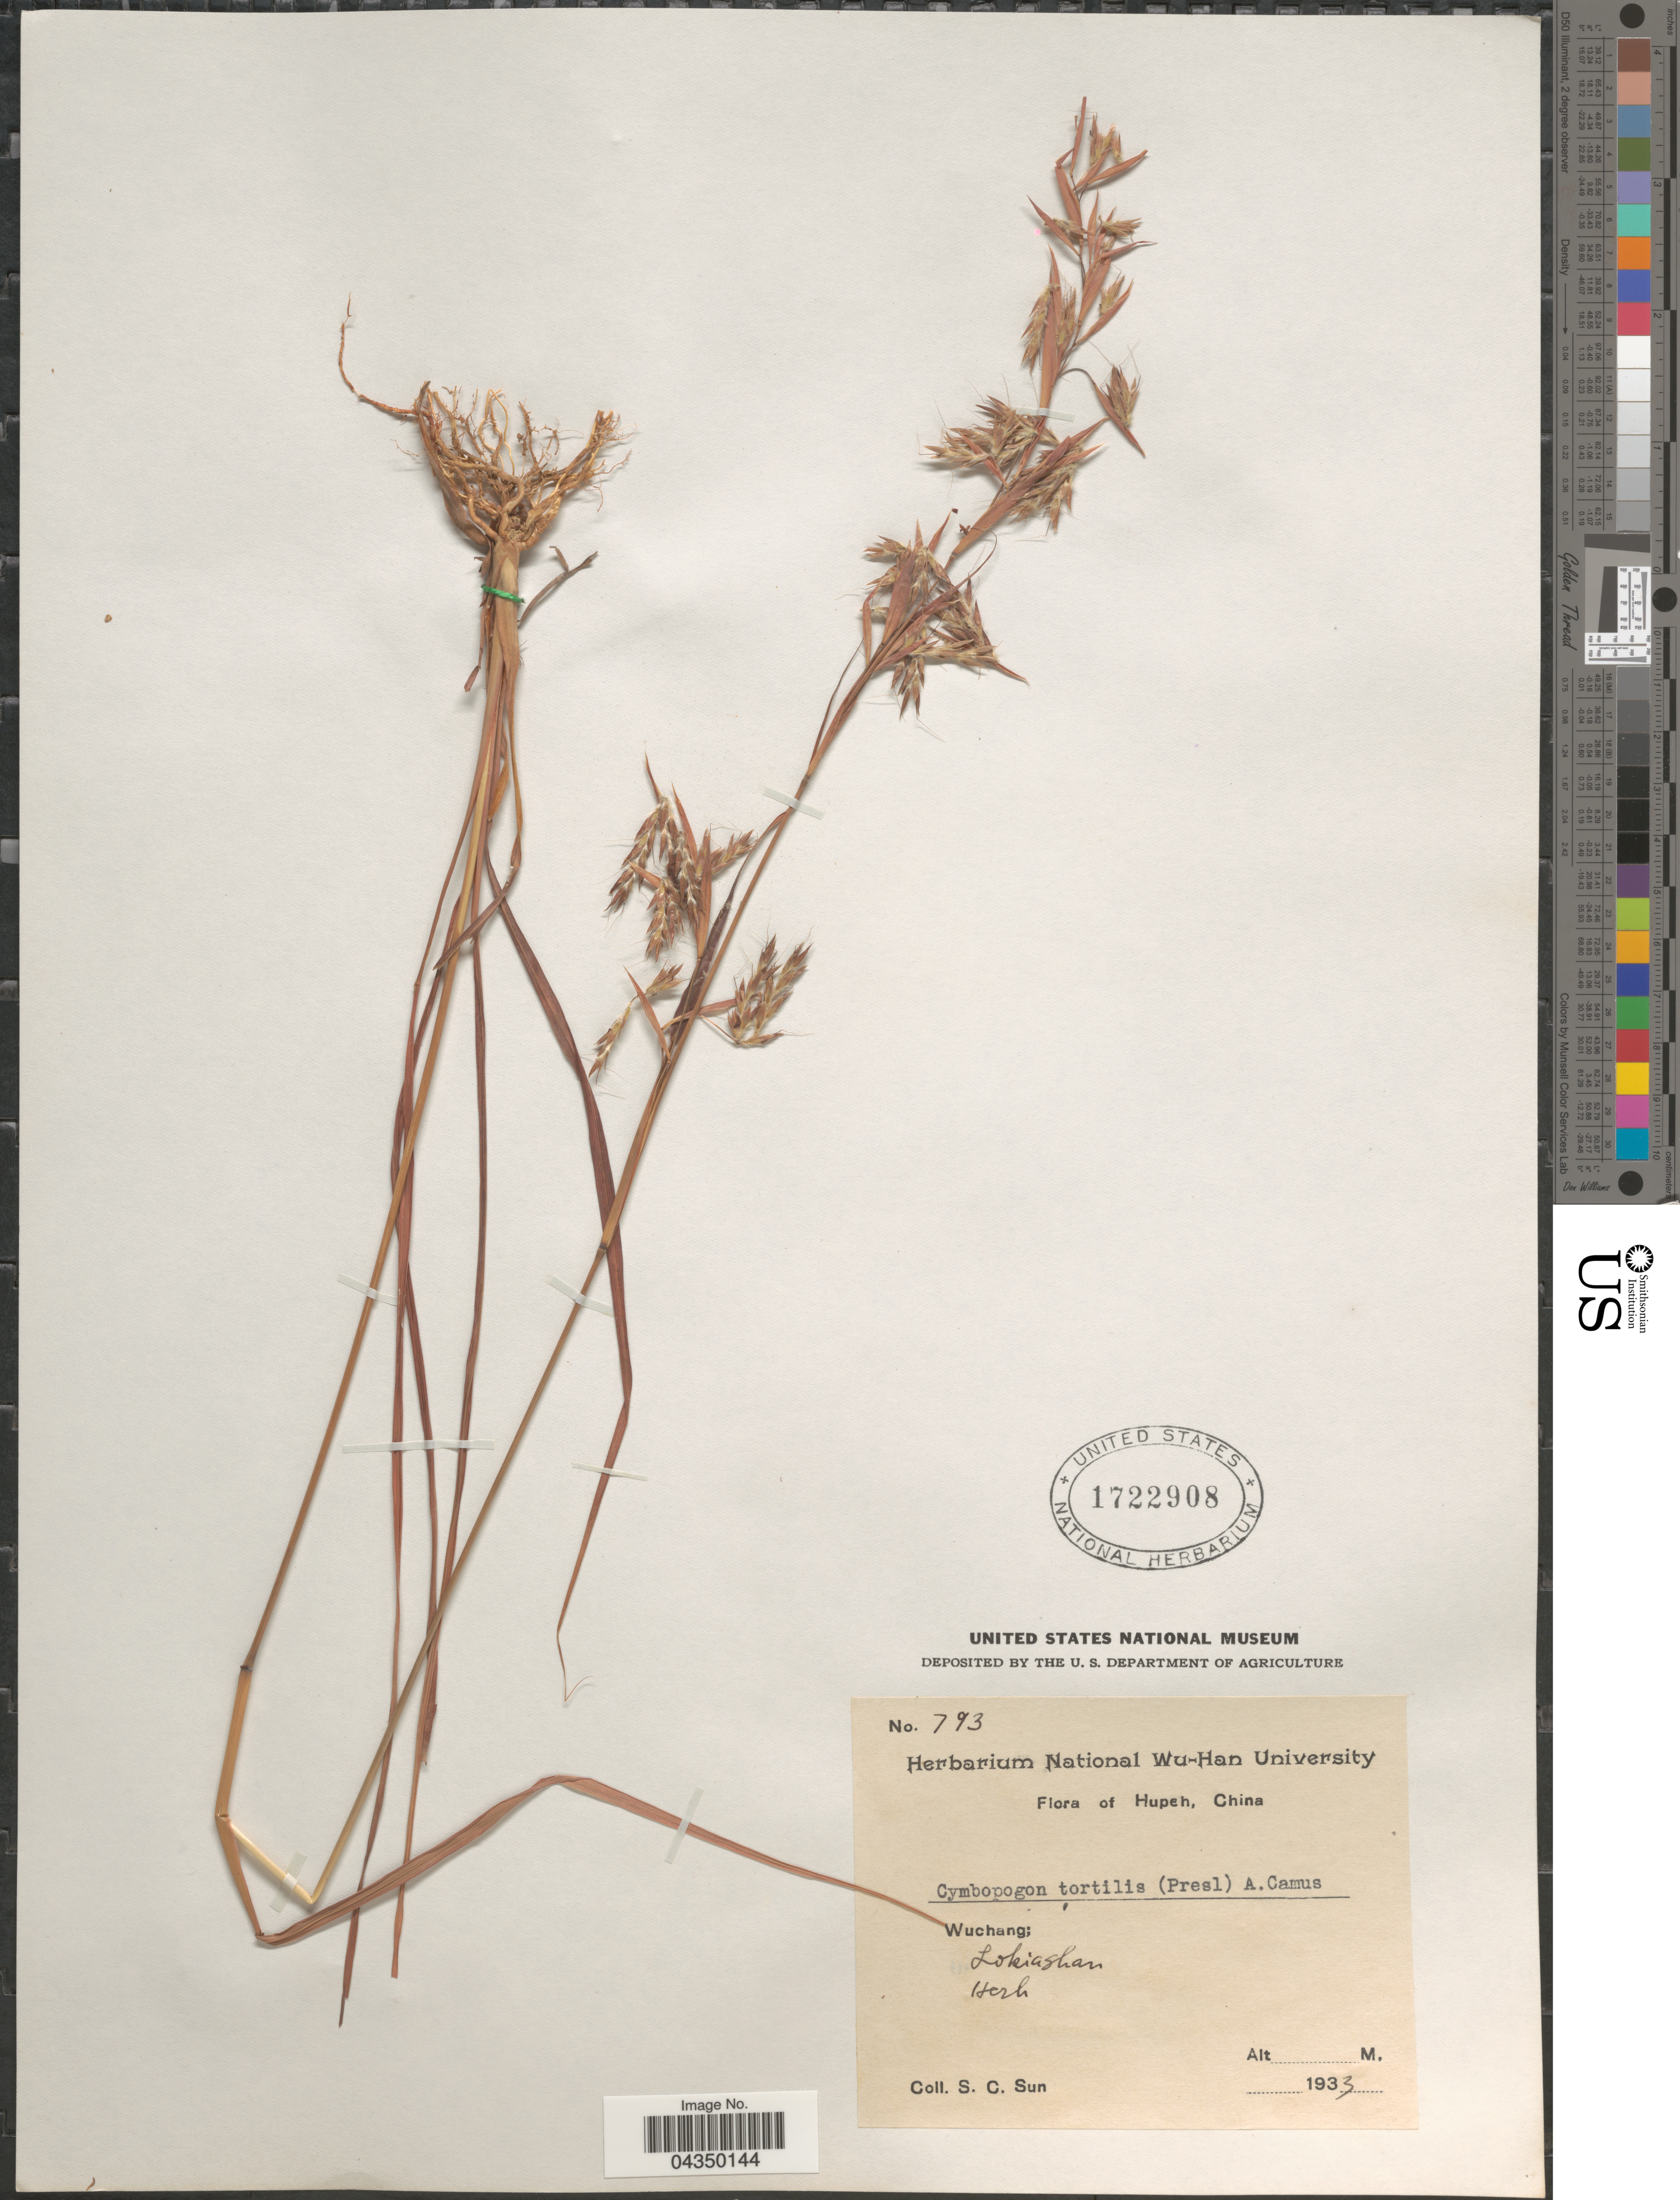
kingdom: Plantae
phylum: Tracheophyta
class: Liliopsida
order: Poales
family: Poaceae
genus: Cymbopogon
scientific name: Cymbopogon tortilis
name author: (J. Presl) A. Camus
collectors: S. C. Sun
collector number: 793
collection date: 1933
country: China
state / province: Hubei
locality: Hupeh. Wuchang; Lokiashan.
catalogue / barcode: US 1722908